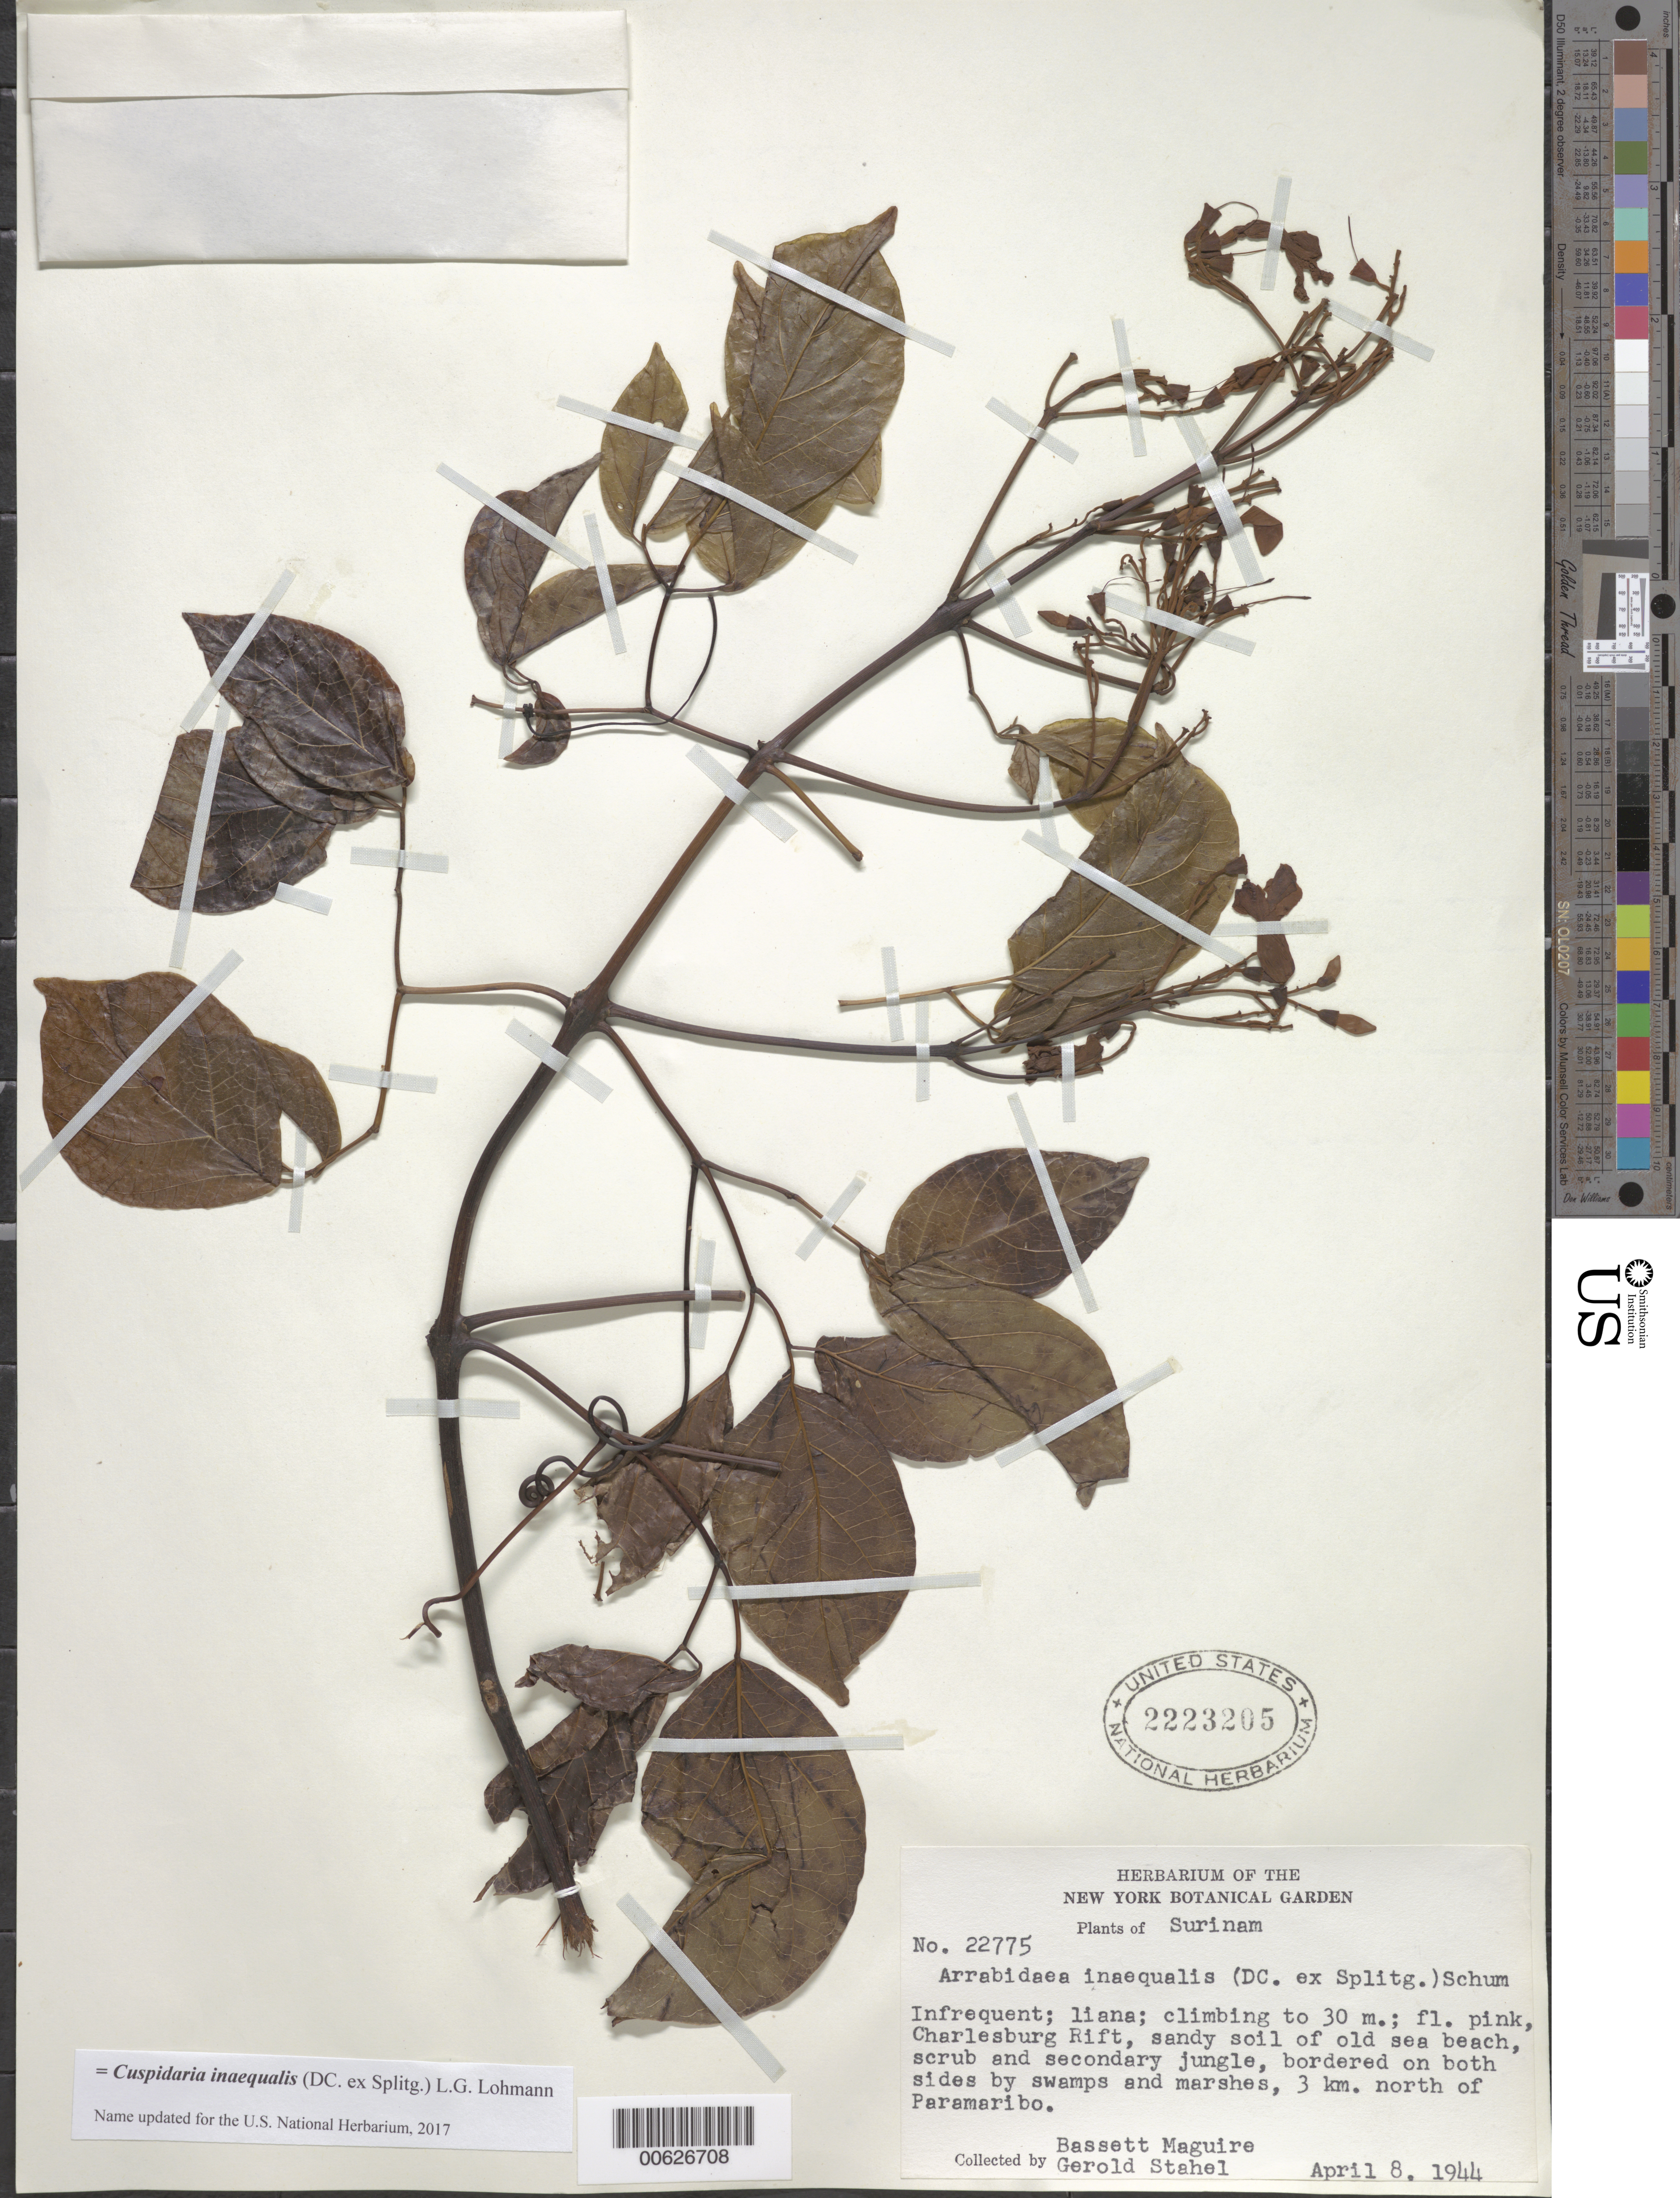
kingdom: Plantae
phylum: Tracheophyta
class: Magnoliopsida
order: Lamiales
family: Bignoniaceae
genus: Cuspidaria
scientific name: Cuspidaria inaequalis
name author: (Splitg.) L.G. Lohmann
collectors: B. Maguire & G. Stahel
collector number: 22775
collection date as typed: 8-Apr-44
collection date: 1944-04-08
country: Suriname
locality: Charlesburg Rift, 3 km north of Paramaribo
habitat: Sandy soil of old sea beach, scrub and secondary jungle, bordered on both sides by swamps and marshes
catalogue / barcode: US 2223205